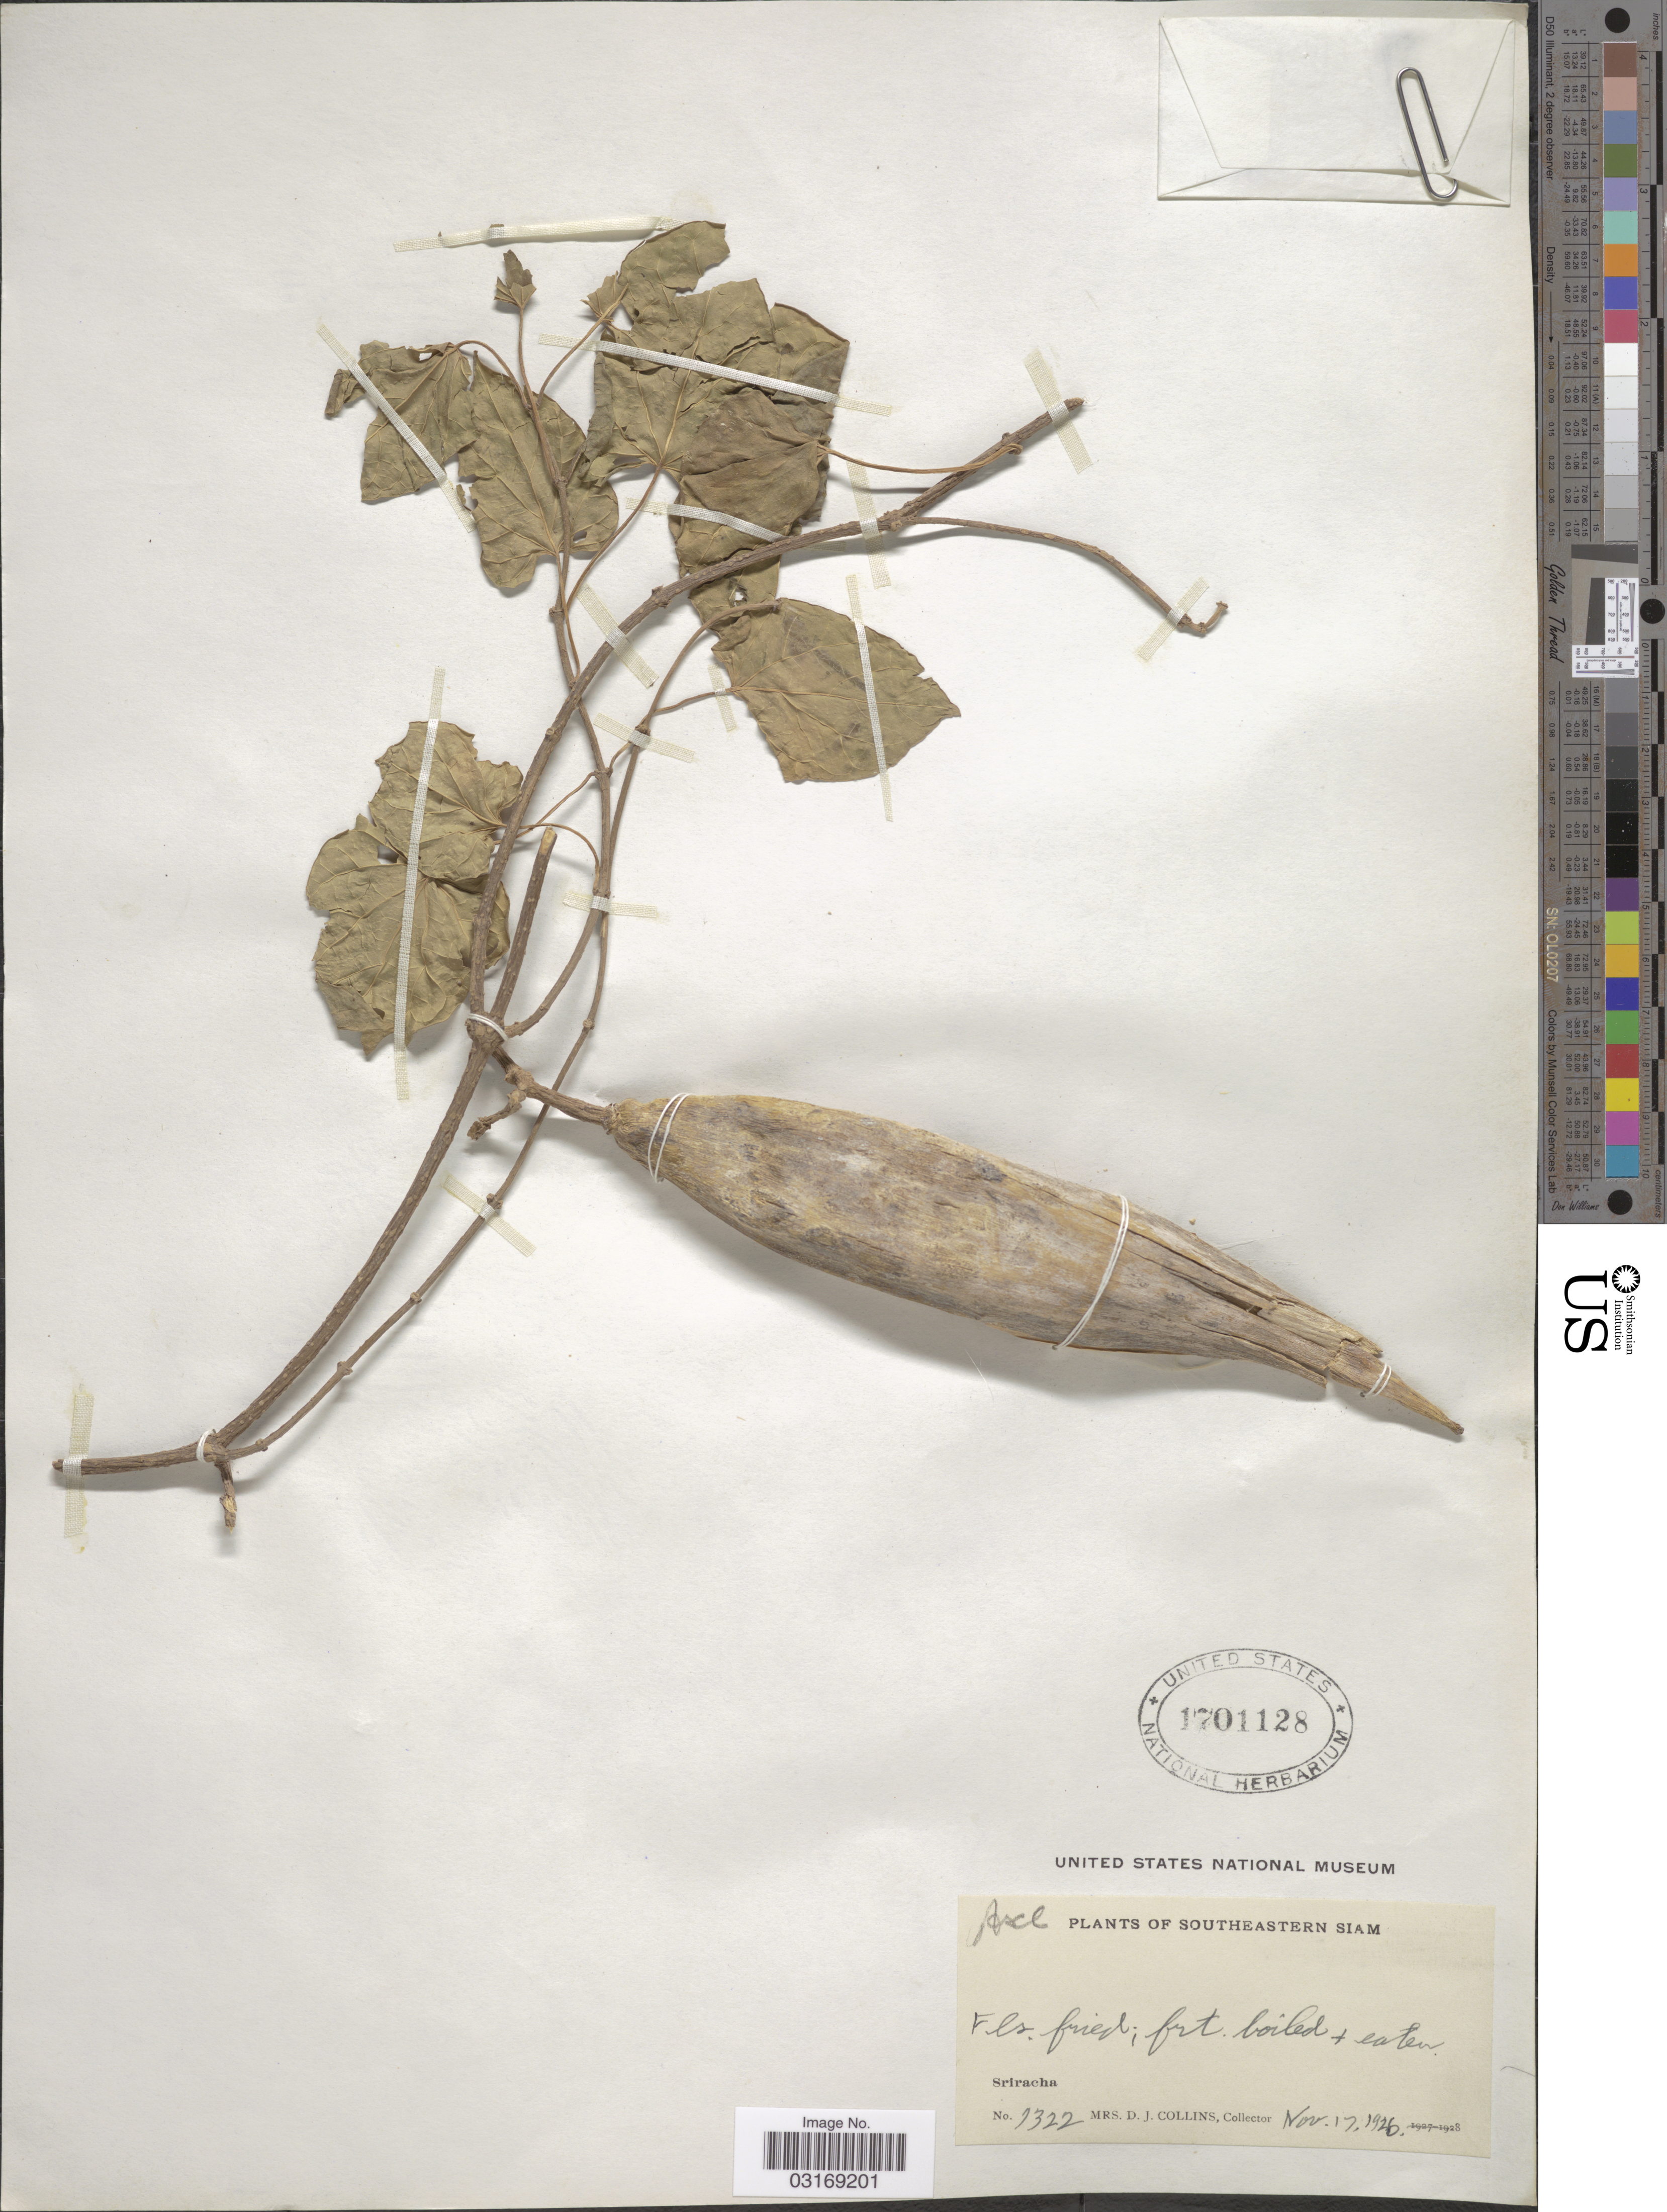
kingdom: Plantae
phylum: Tracheophyta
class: Magnoliopsida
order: Gentianales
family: Apocynaceae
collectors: Mrs. D. J. Collins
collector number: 1322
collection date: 1926-11-17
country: Thailand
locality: Southeastern Siam. Sriracha.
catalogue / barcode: US 1701128